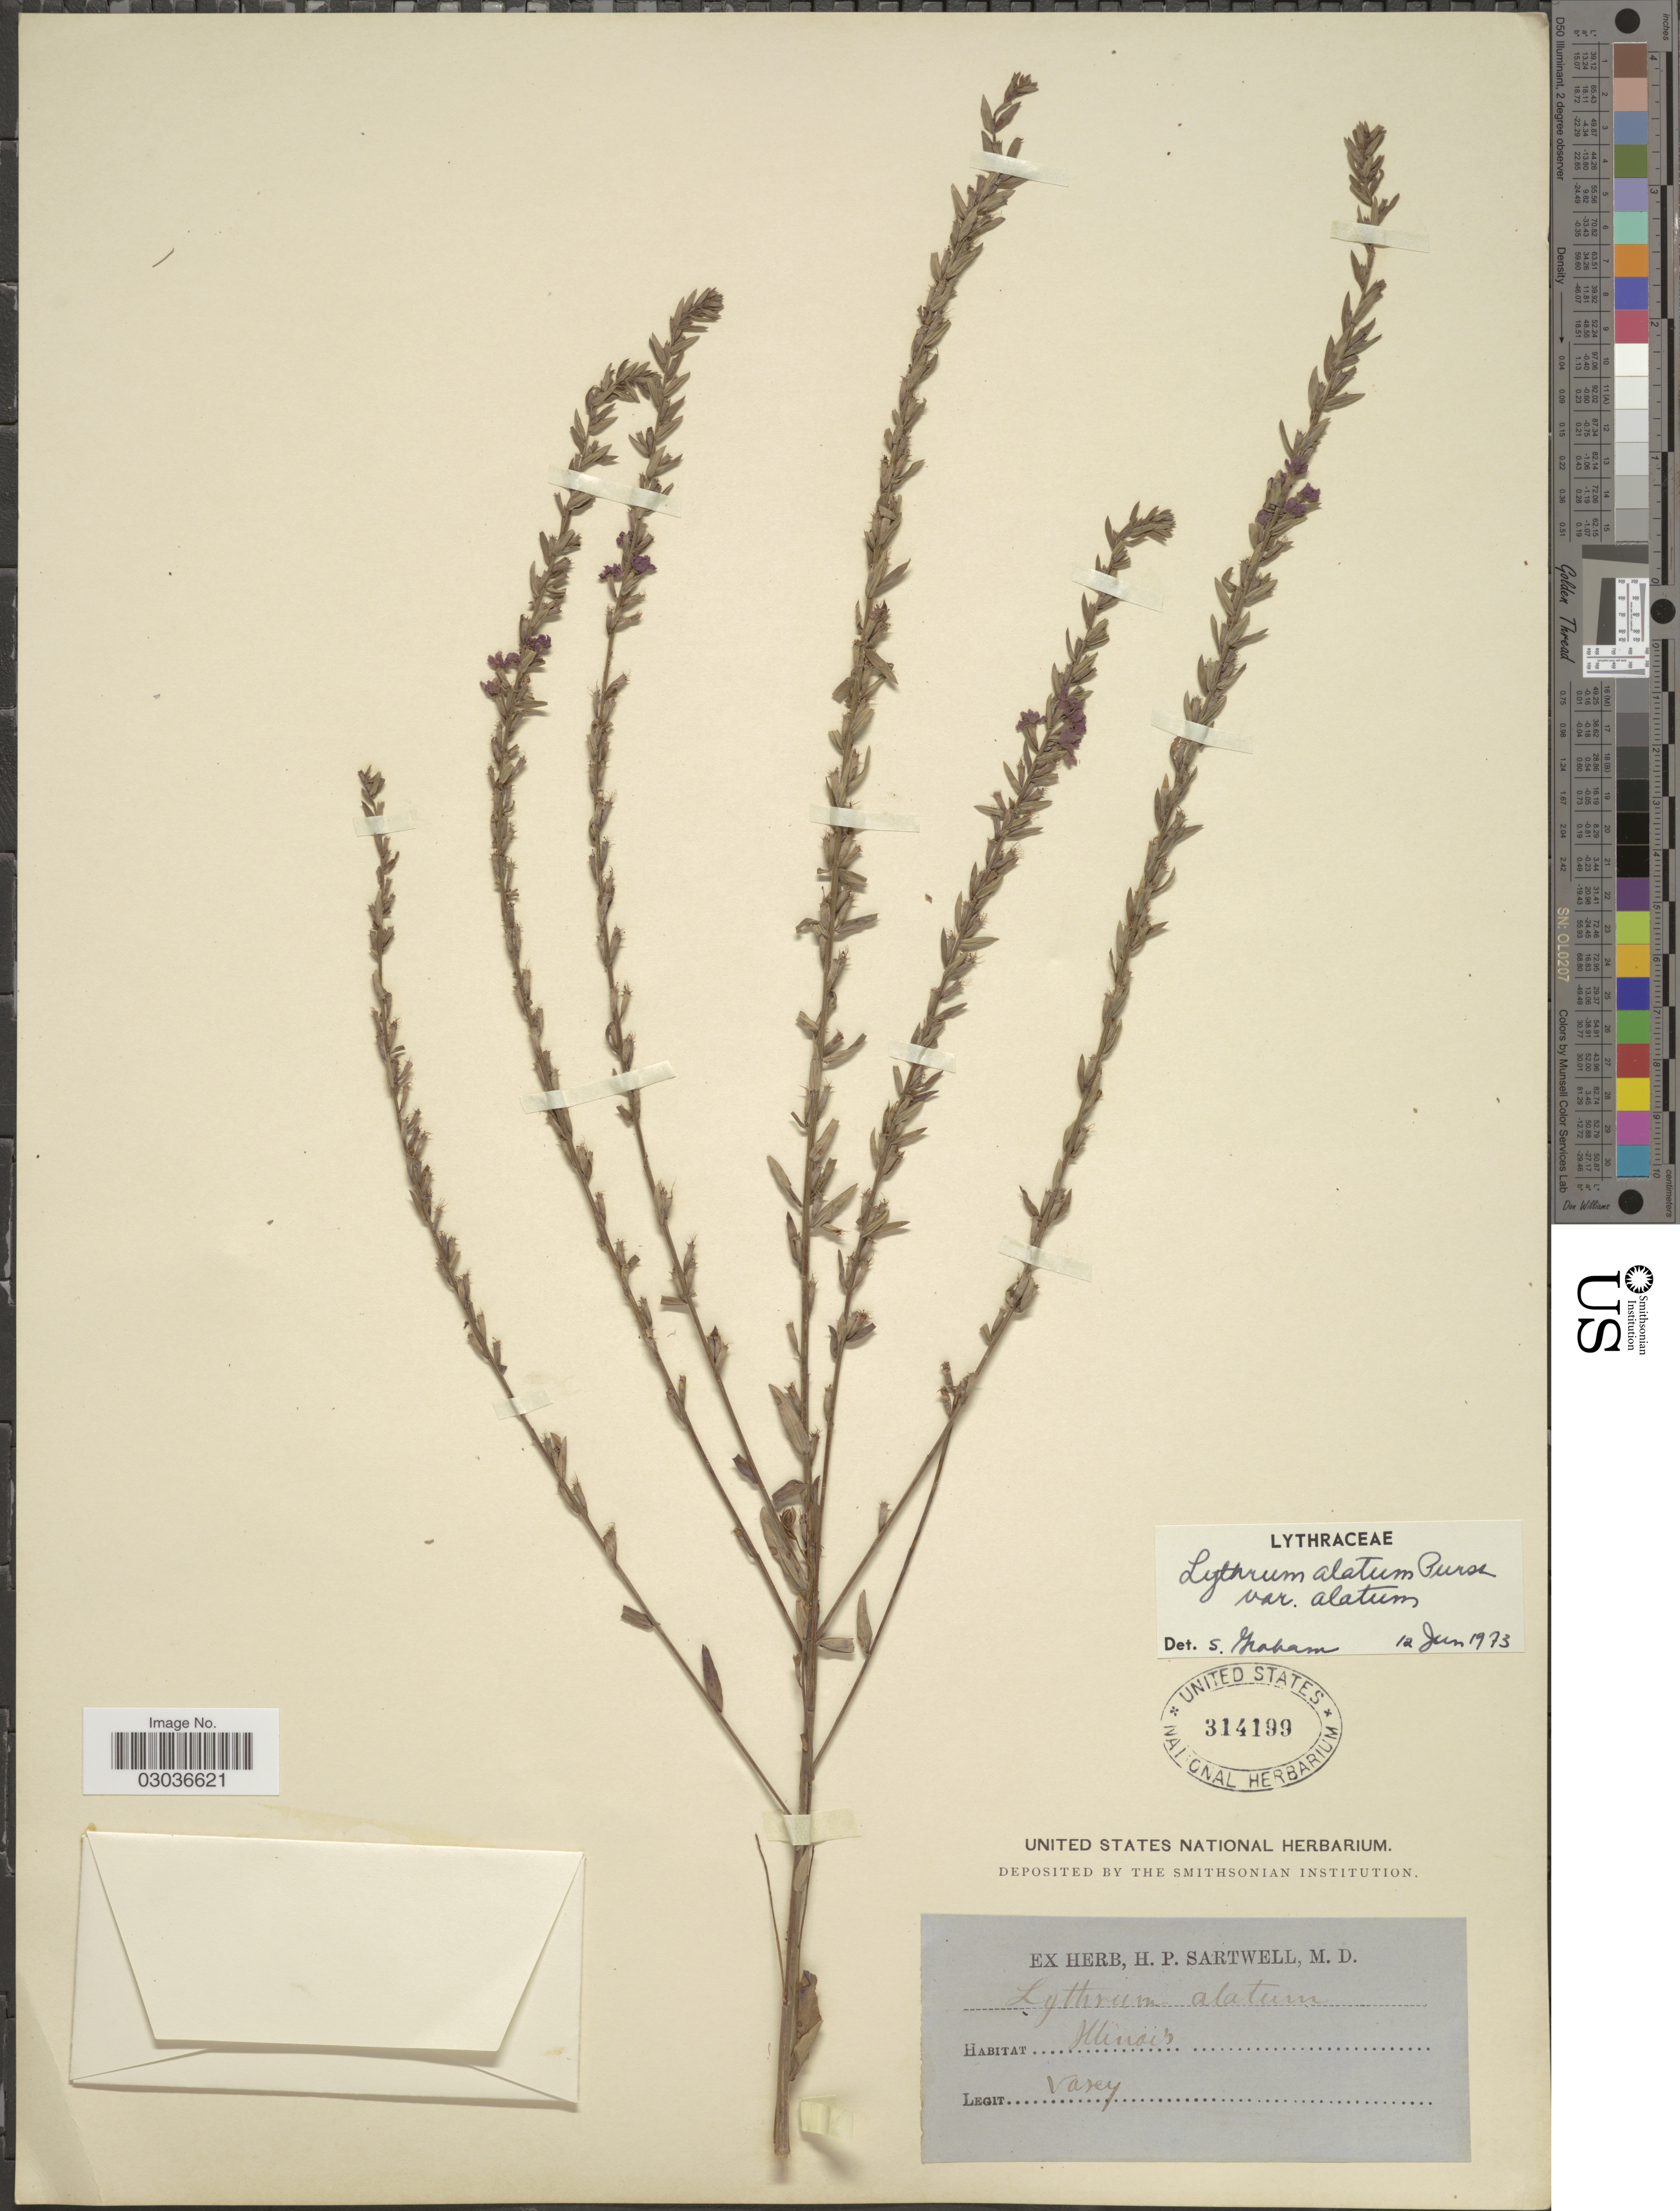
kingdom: Plantae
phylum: Tracheophyta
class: Magnoliopsida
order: Myrtales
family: Lythraceae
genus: Lythrum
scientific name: Lythrum alatum var. alatum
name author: Pursh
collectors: Vasey, --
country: United States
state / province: Illinois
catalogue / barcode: US 314199